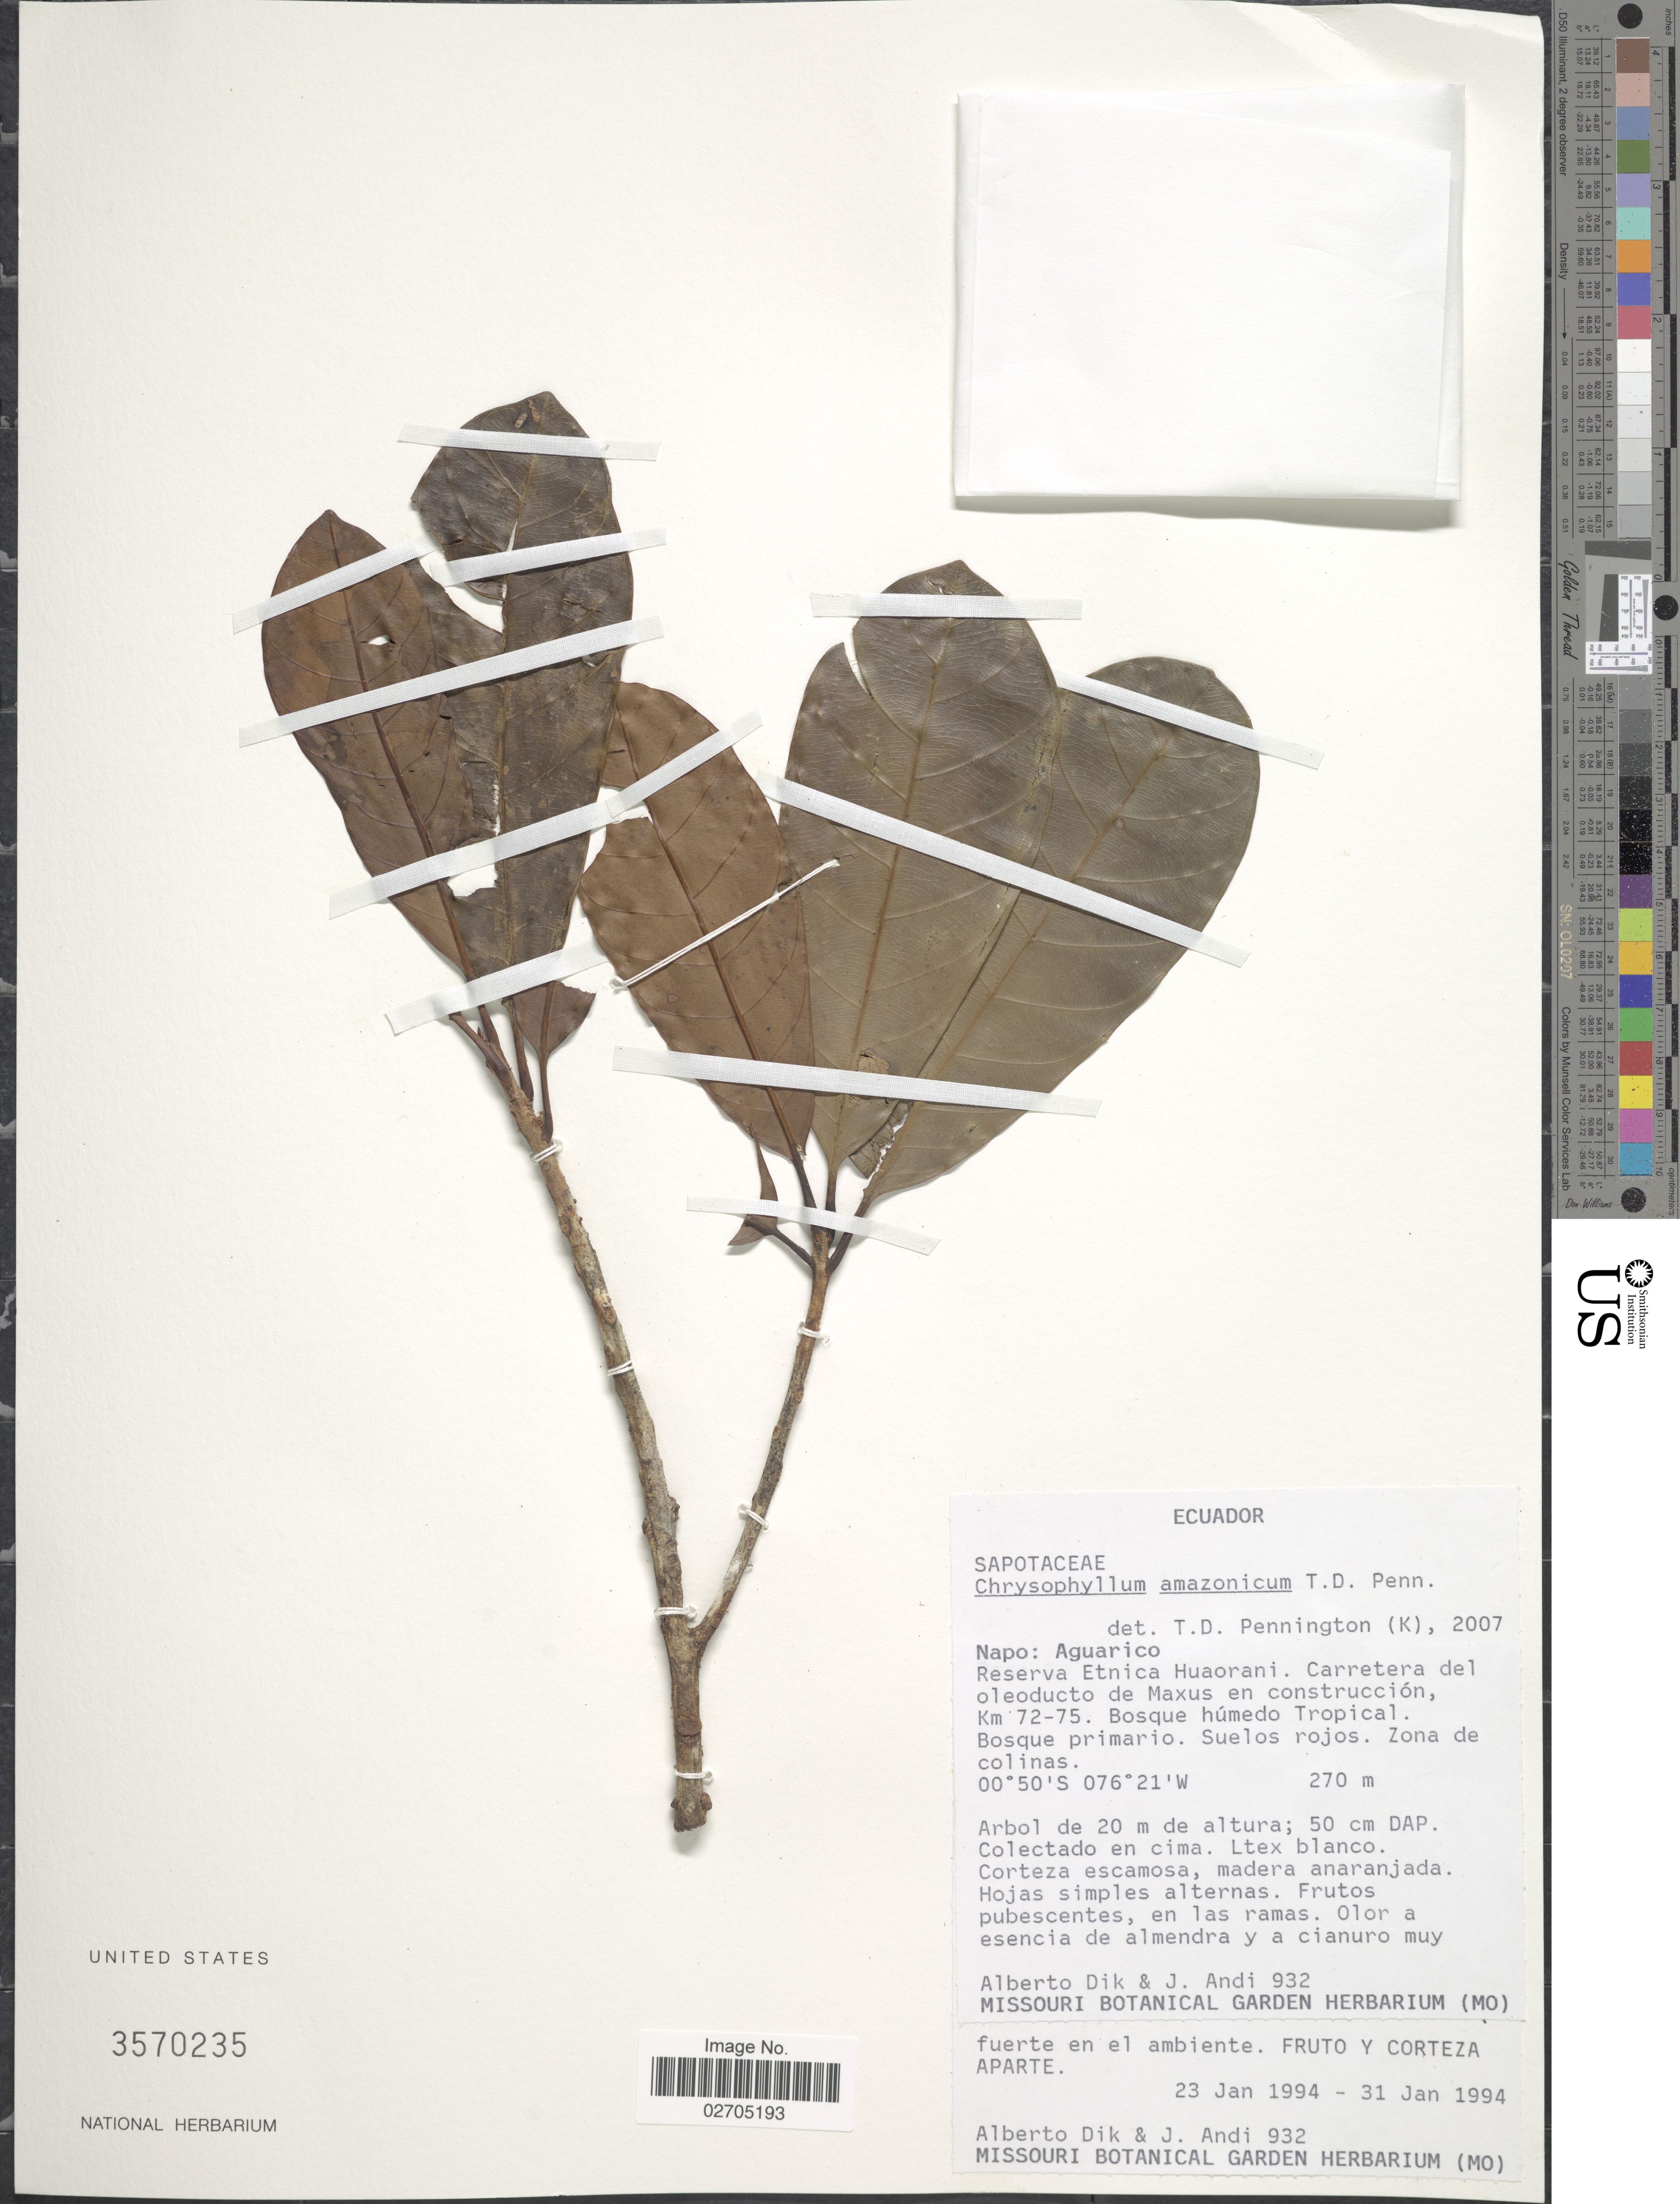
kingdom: Plantae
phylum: Tracheophyta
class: Magnoliopsida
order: Ericales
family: Sapotaceae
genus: Chrysophyllum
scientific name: Chrysophyllum amazonicum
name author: T.D. Penn.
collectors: A. Dik & J. Andi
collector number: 932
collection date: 1994-01-23/1994-01-31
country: Ecuador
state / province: Napo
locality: Aguarico, Reserva Ethica Huaorani, Carretera del oleoducto de Maxus en construccion, Km 72-75, zona de colinas.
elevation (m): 270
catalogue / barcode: US 3570235